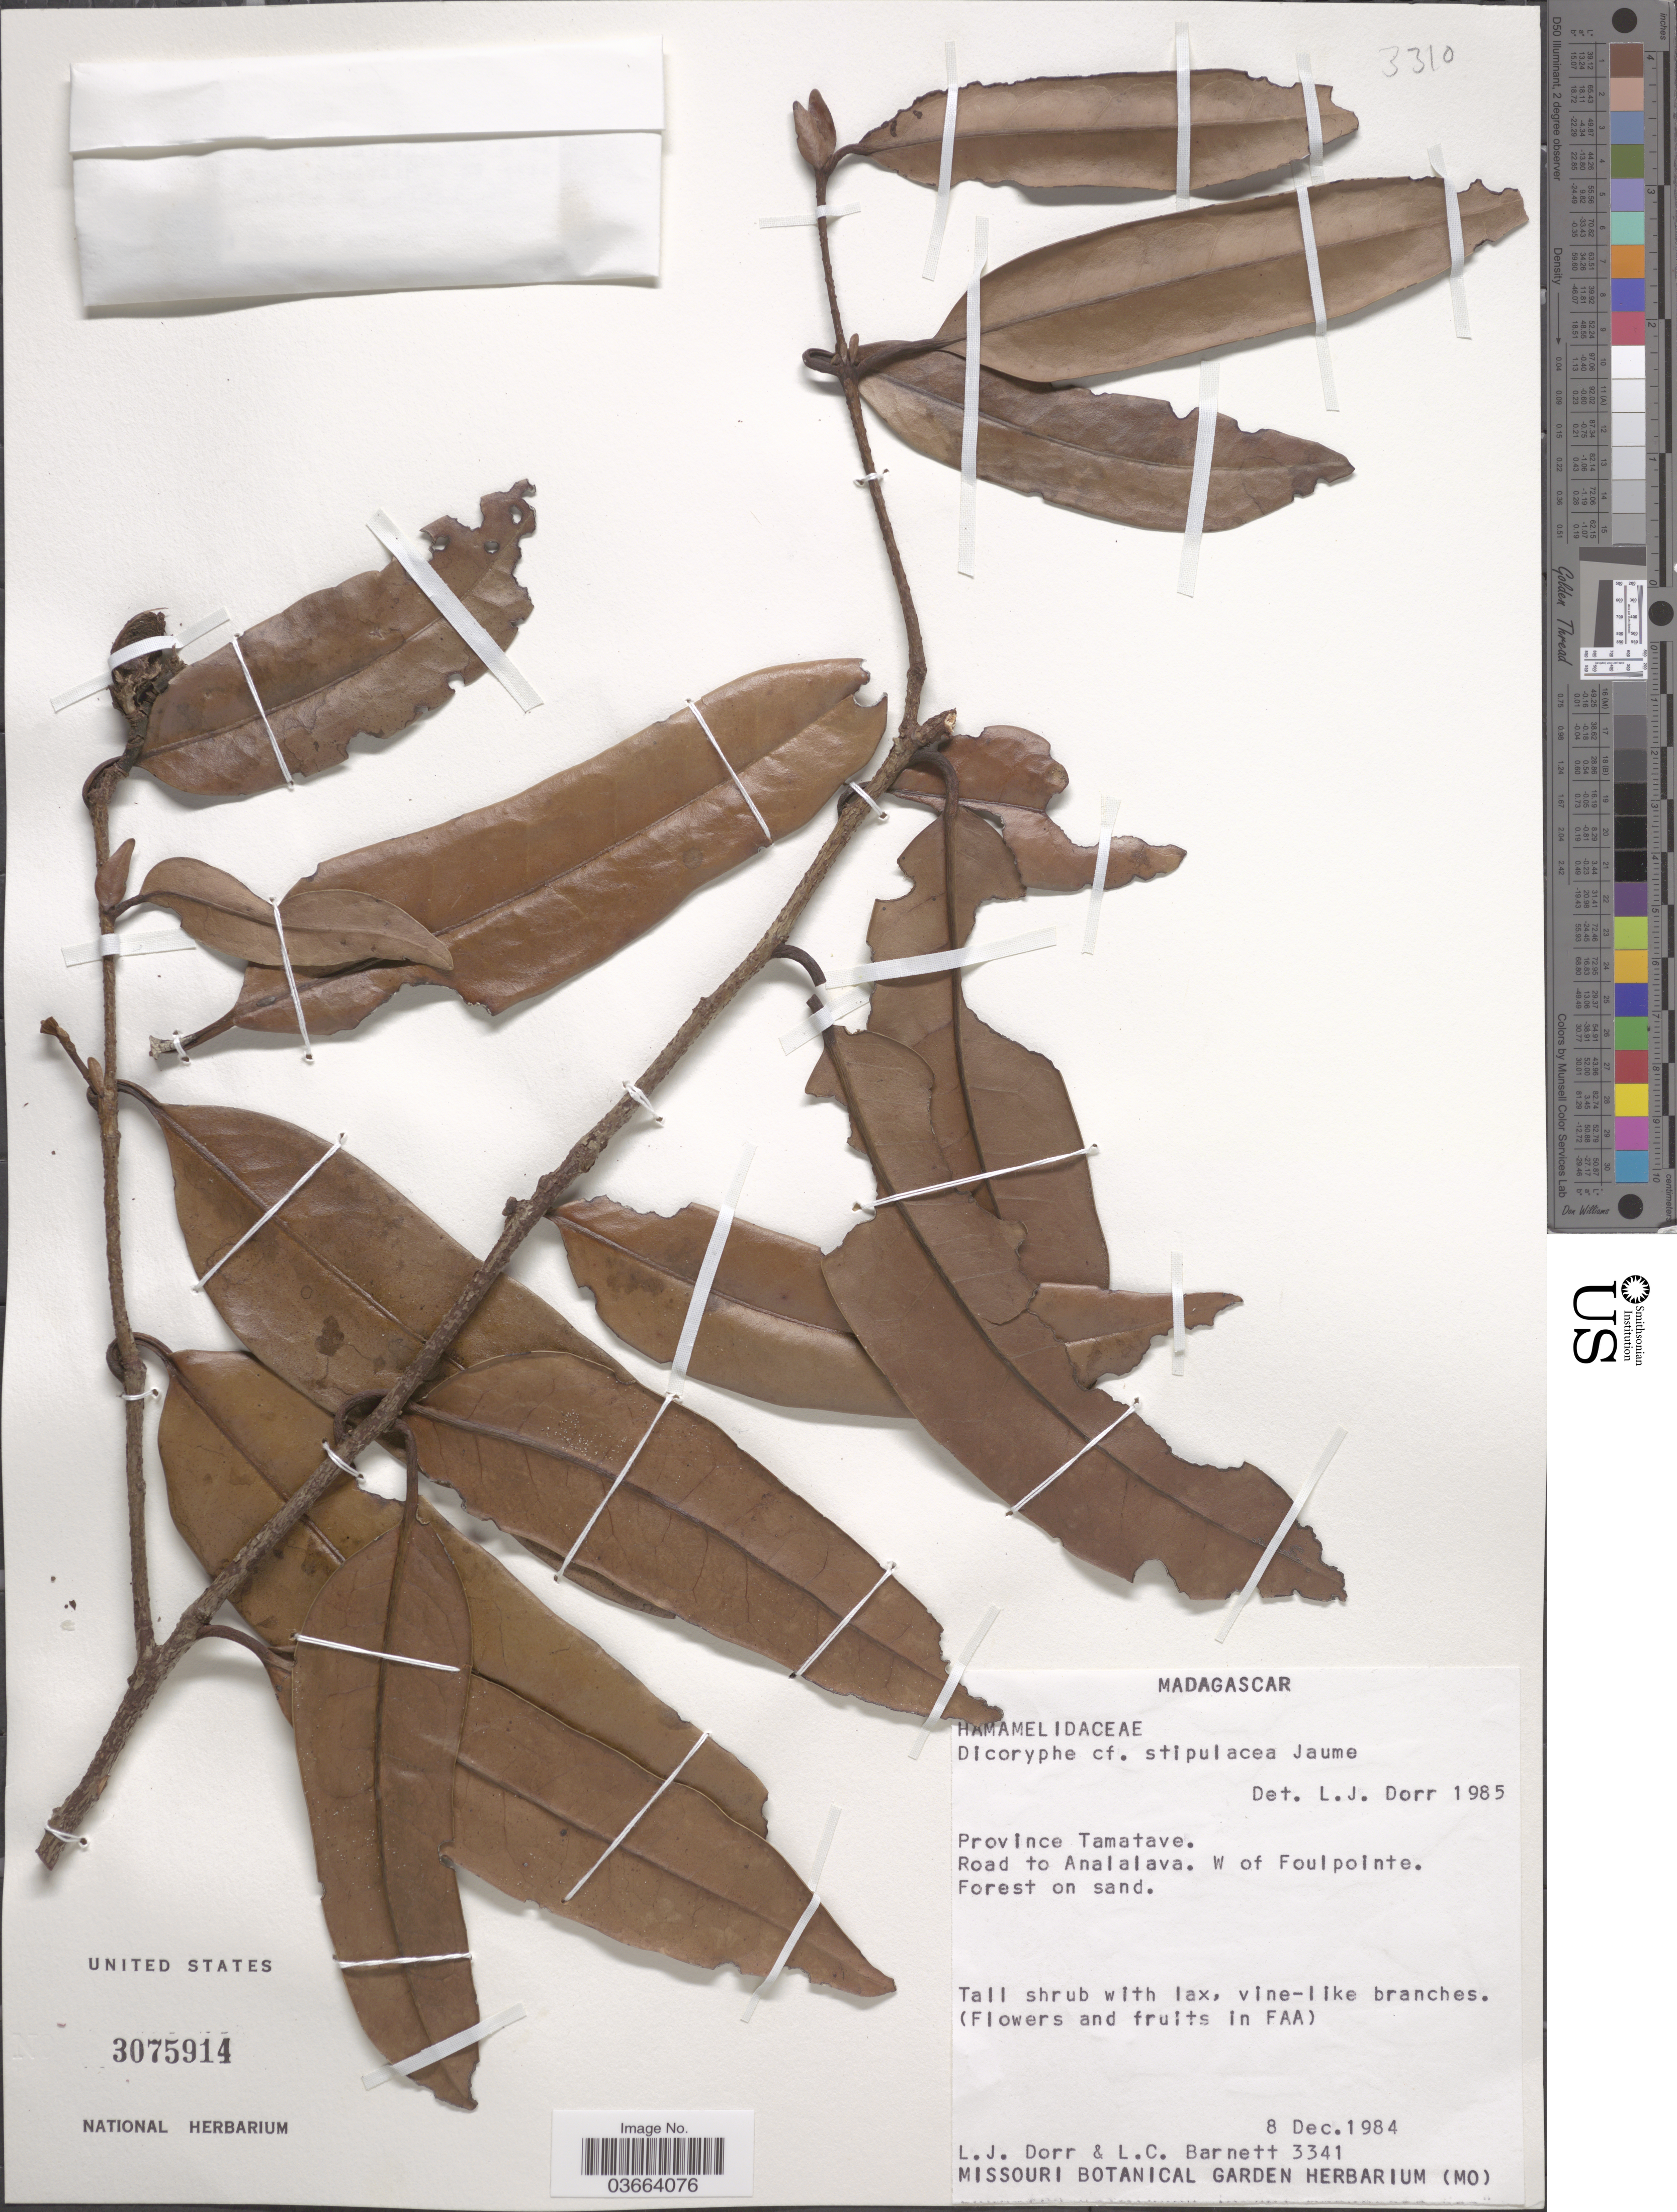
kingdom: Plantae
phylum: Tracheophyta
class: Magnoliopsida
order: Saxifragales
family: Hamamelidaceae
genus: Dicoryphe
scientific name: Dicoryphe stipulacea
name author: J. St.-Hil.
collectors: L. J. Dorr & L. C. Barnett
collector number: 3341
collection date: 1984-12-08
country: Madagascar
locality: Province Tamatave. Road to Analalava. W of Foulpointe.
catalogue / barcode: US 3075914